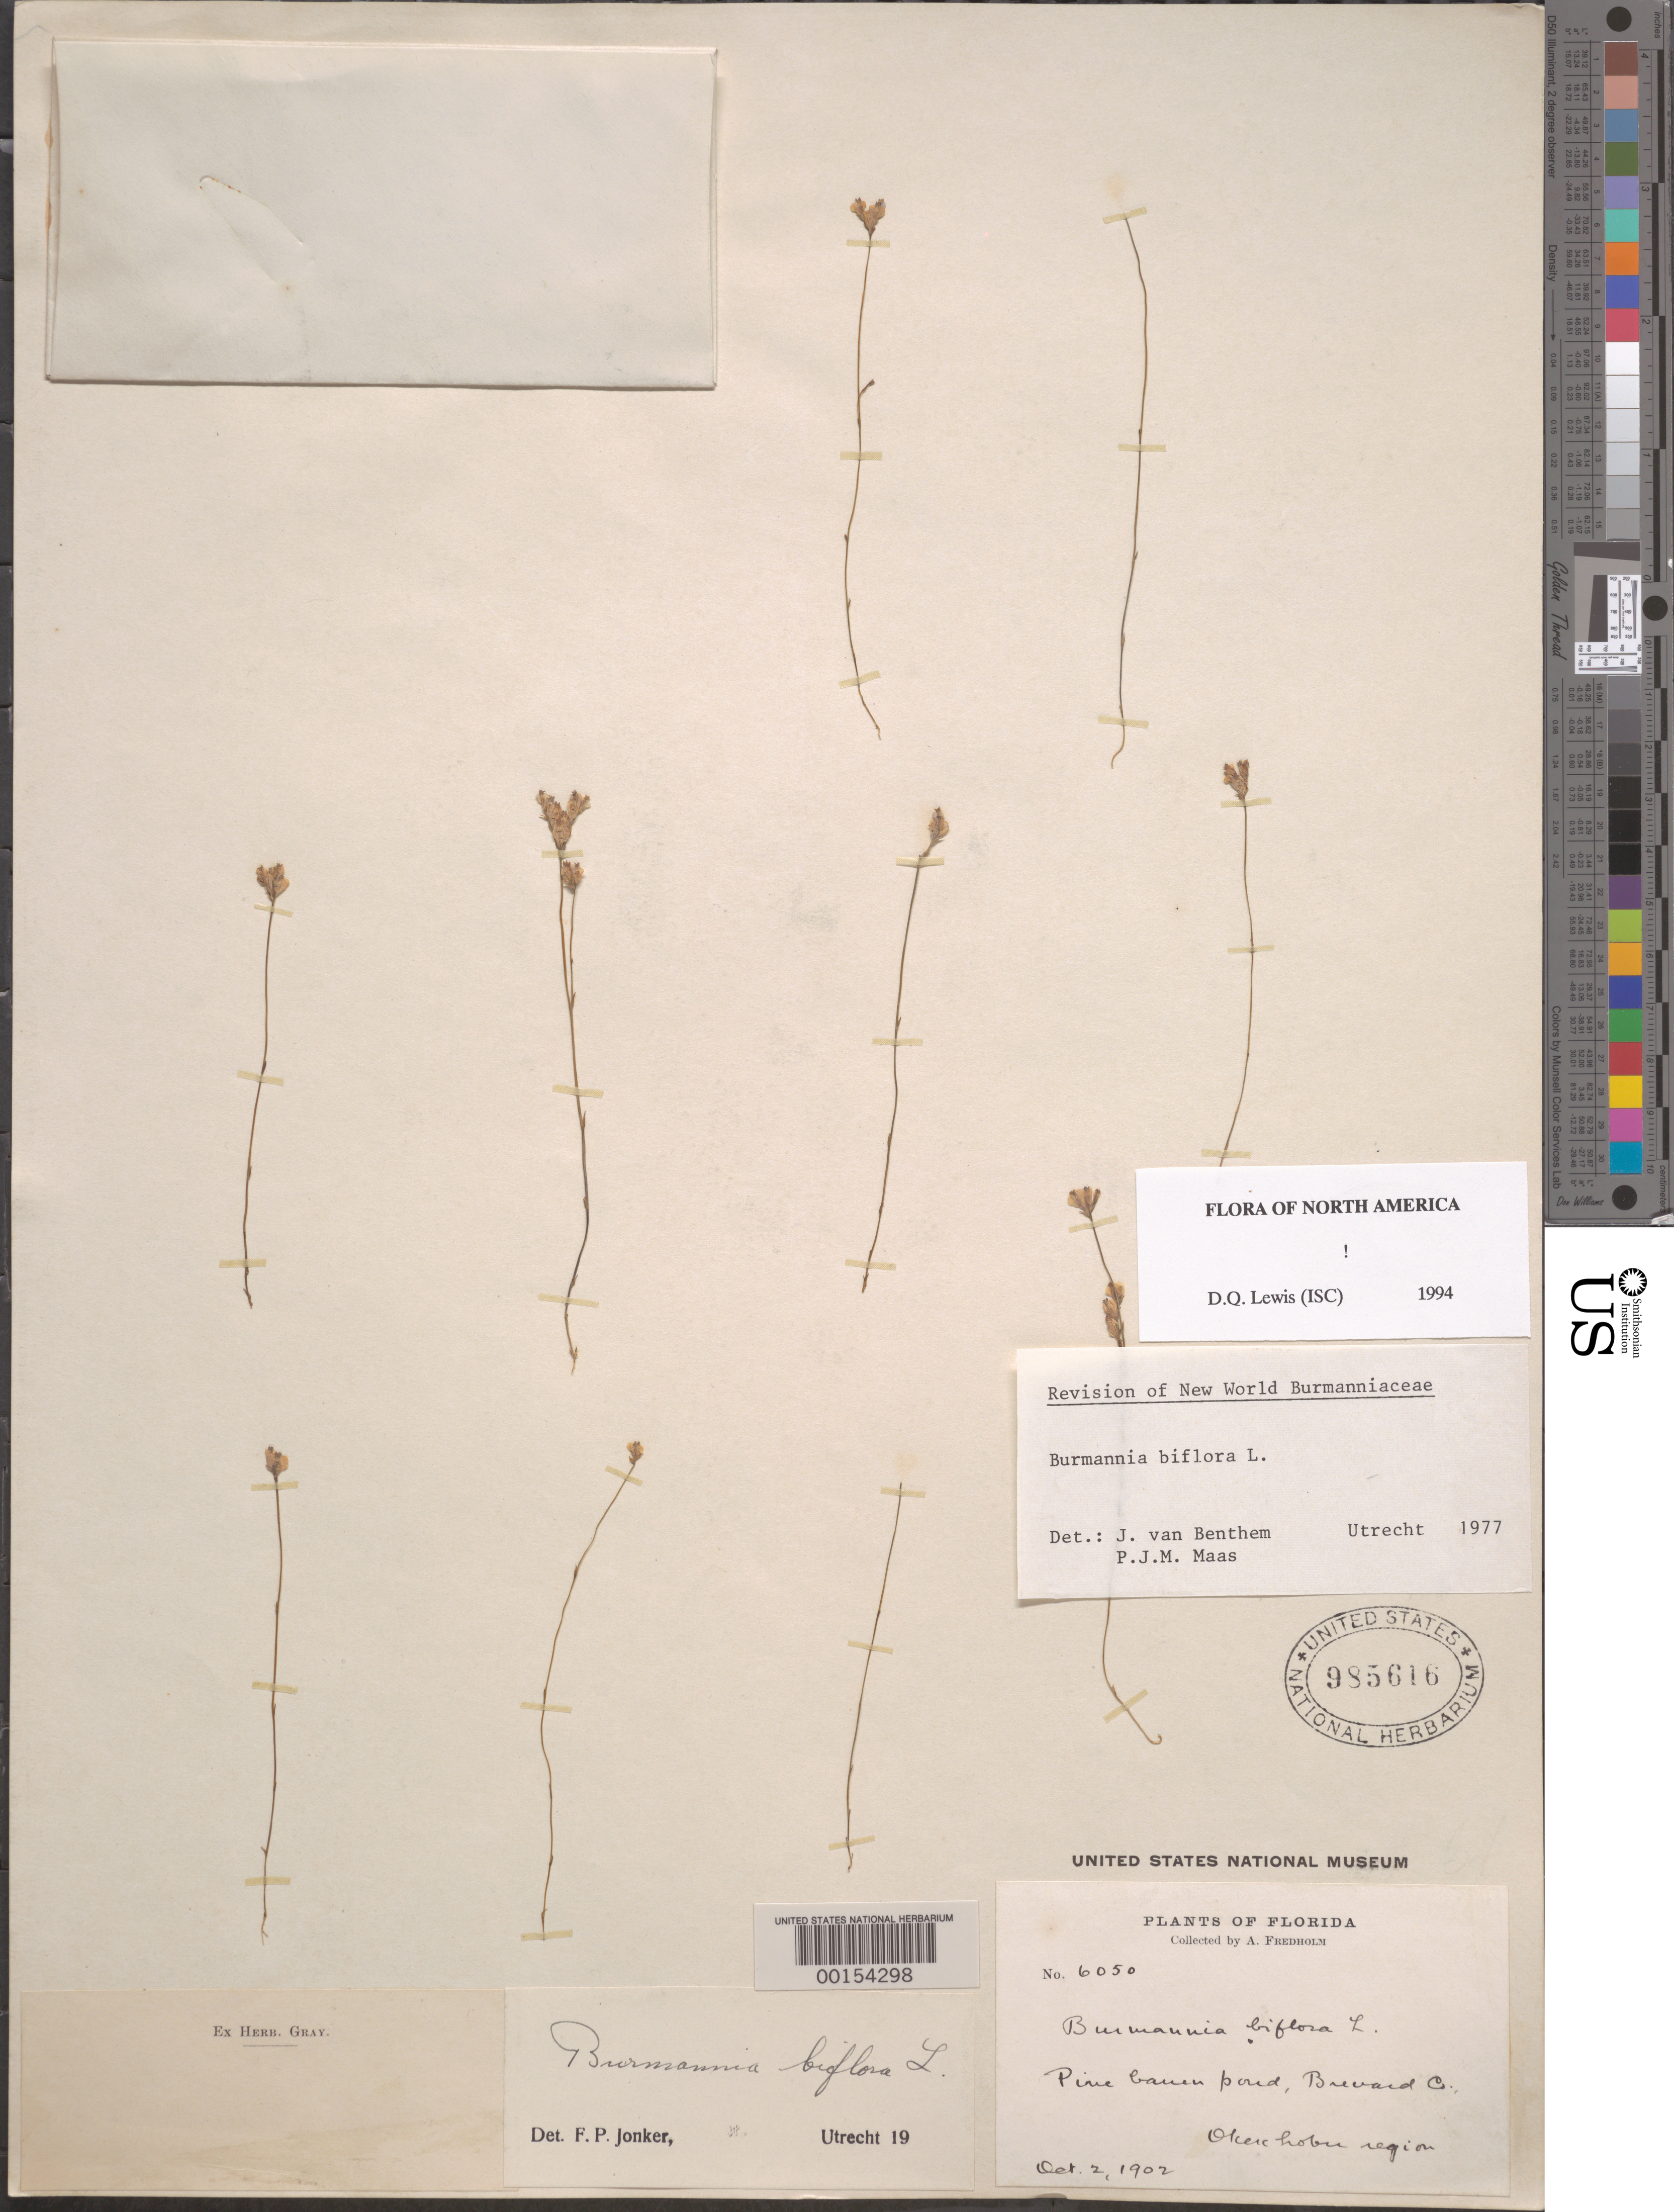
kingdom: Plantae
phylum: Tracheophyta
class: Liliopsida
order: Dioscoreales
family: Burmanniaceae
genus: Burmannia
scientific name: Burmannia biflora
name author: L.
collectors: A. J. Fredholm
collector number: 6050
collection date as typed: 02 Oct 1902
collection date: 1902-10-02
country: United States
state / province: Florida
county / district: Brevard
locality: Okeechobee region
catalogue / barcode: US 985616